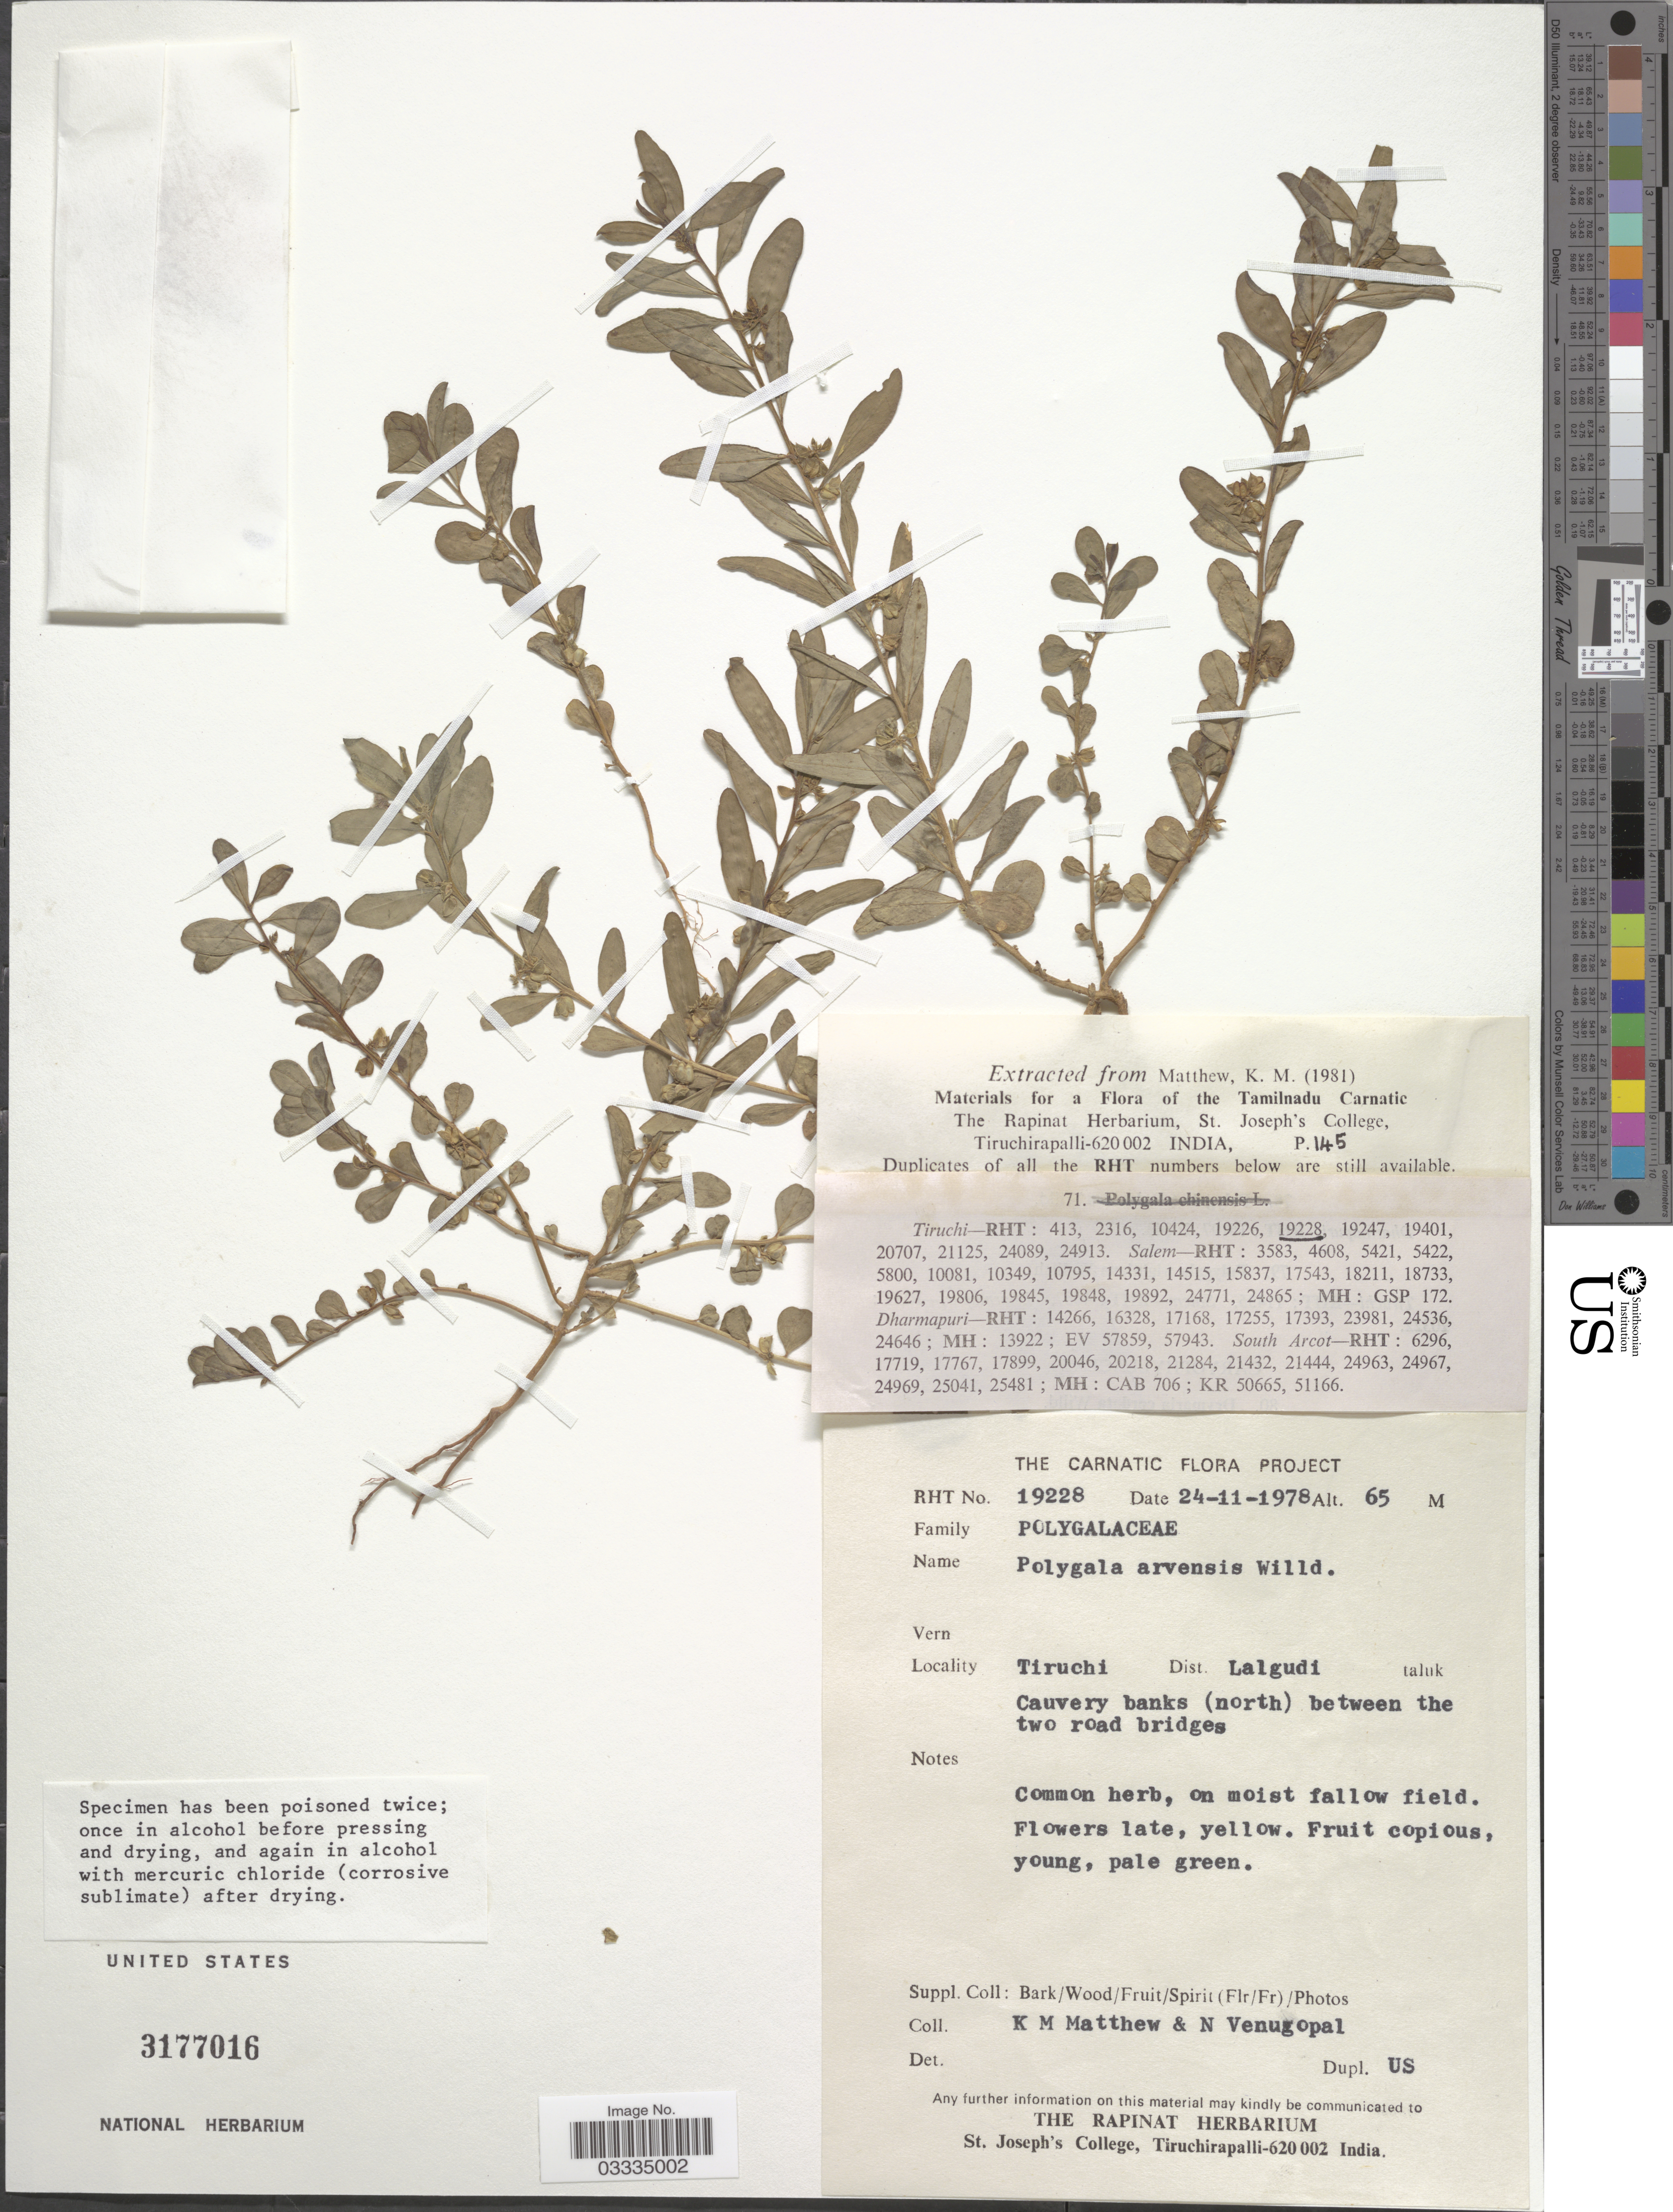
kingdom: Plantae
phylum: Tracheophyta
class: Magnoliopsida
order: Fabales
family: Polygalaceae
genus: Polygala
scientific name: Polygala arvensis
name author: Willd.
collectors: K. M. Matthew & N. Venugopal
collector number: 19228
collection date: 1978-11-24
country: India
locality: Tiruchi, Dist. Lalgudi taluk. Cauvery banks (north between the two road bridges.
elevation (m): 65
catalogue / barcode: US 3177016